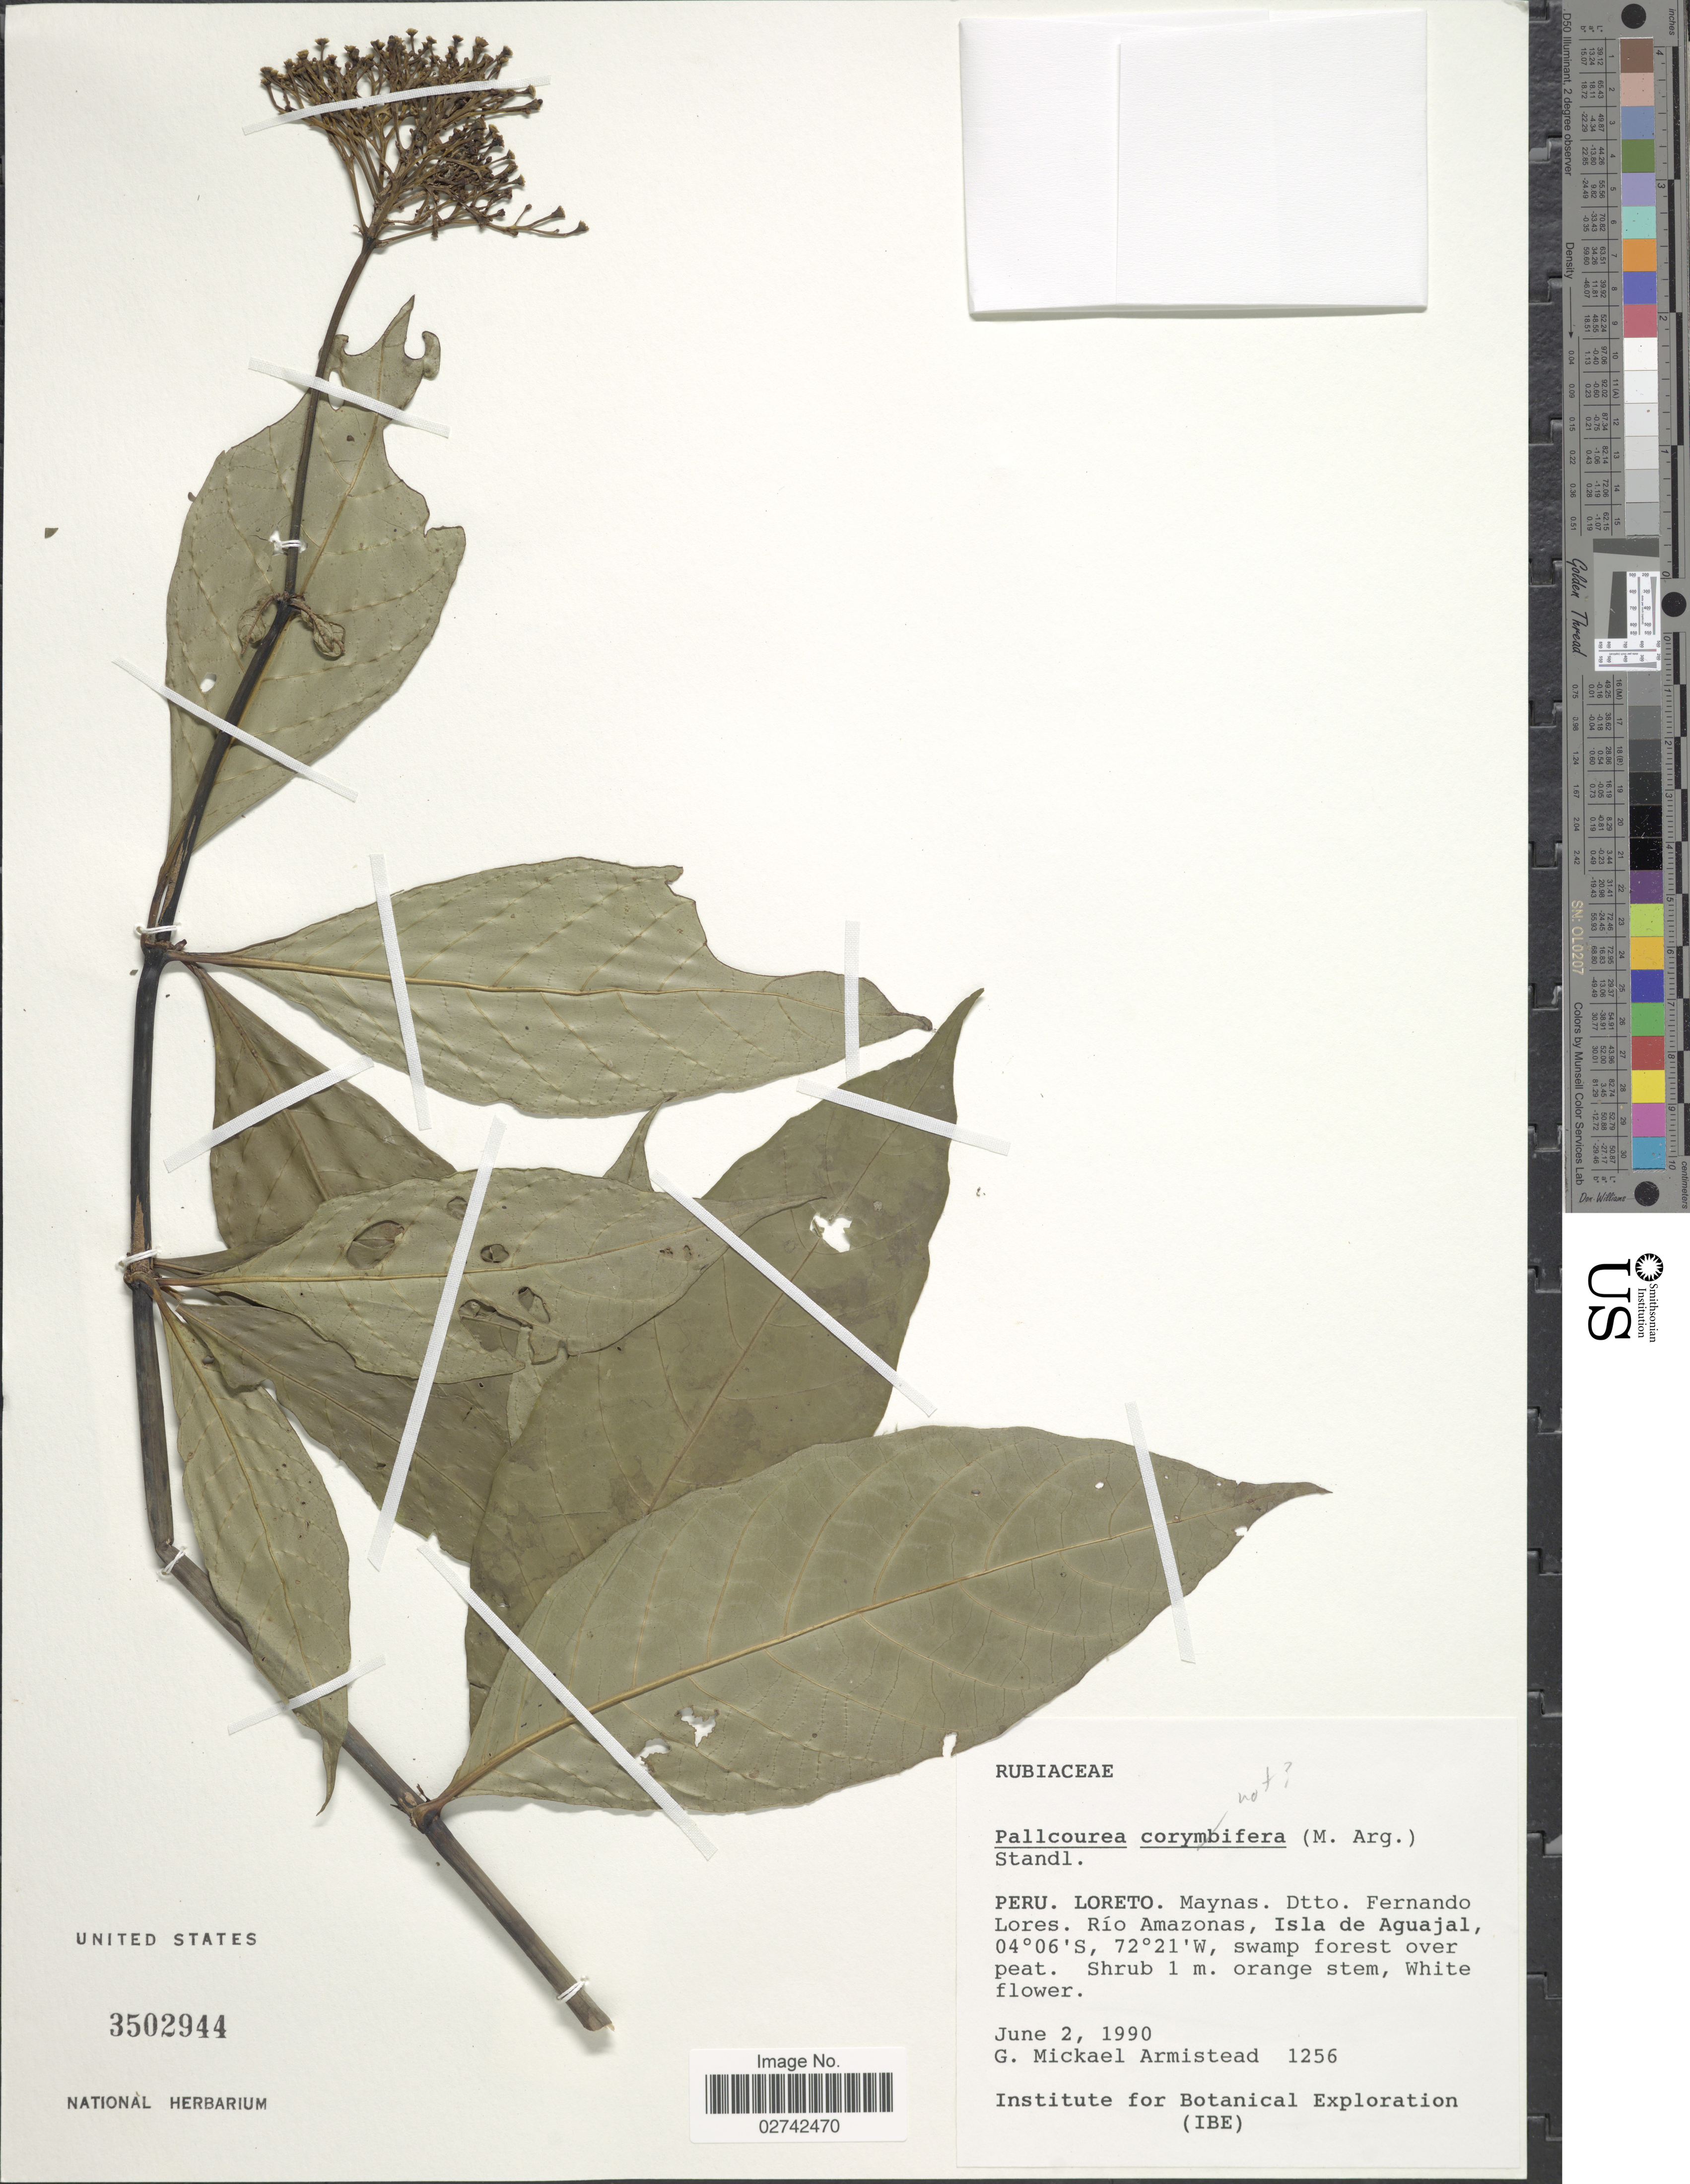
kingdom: Plantae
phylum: Tracheophyta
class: Magnoliopsida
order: Gentianales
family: Rubiaceae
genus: Palicourea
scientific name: Palicourea sp.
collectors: G. Armistead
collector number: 1256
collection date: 1990-06-02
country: Peru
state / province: Loreto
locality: Maynas, Dtto. Fernando Lores, Rio Amazonas, Isla de Aguajal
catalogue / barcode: US 3502944